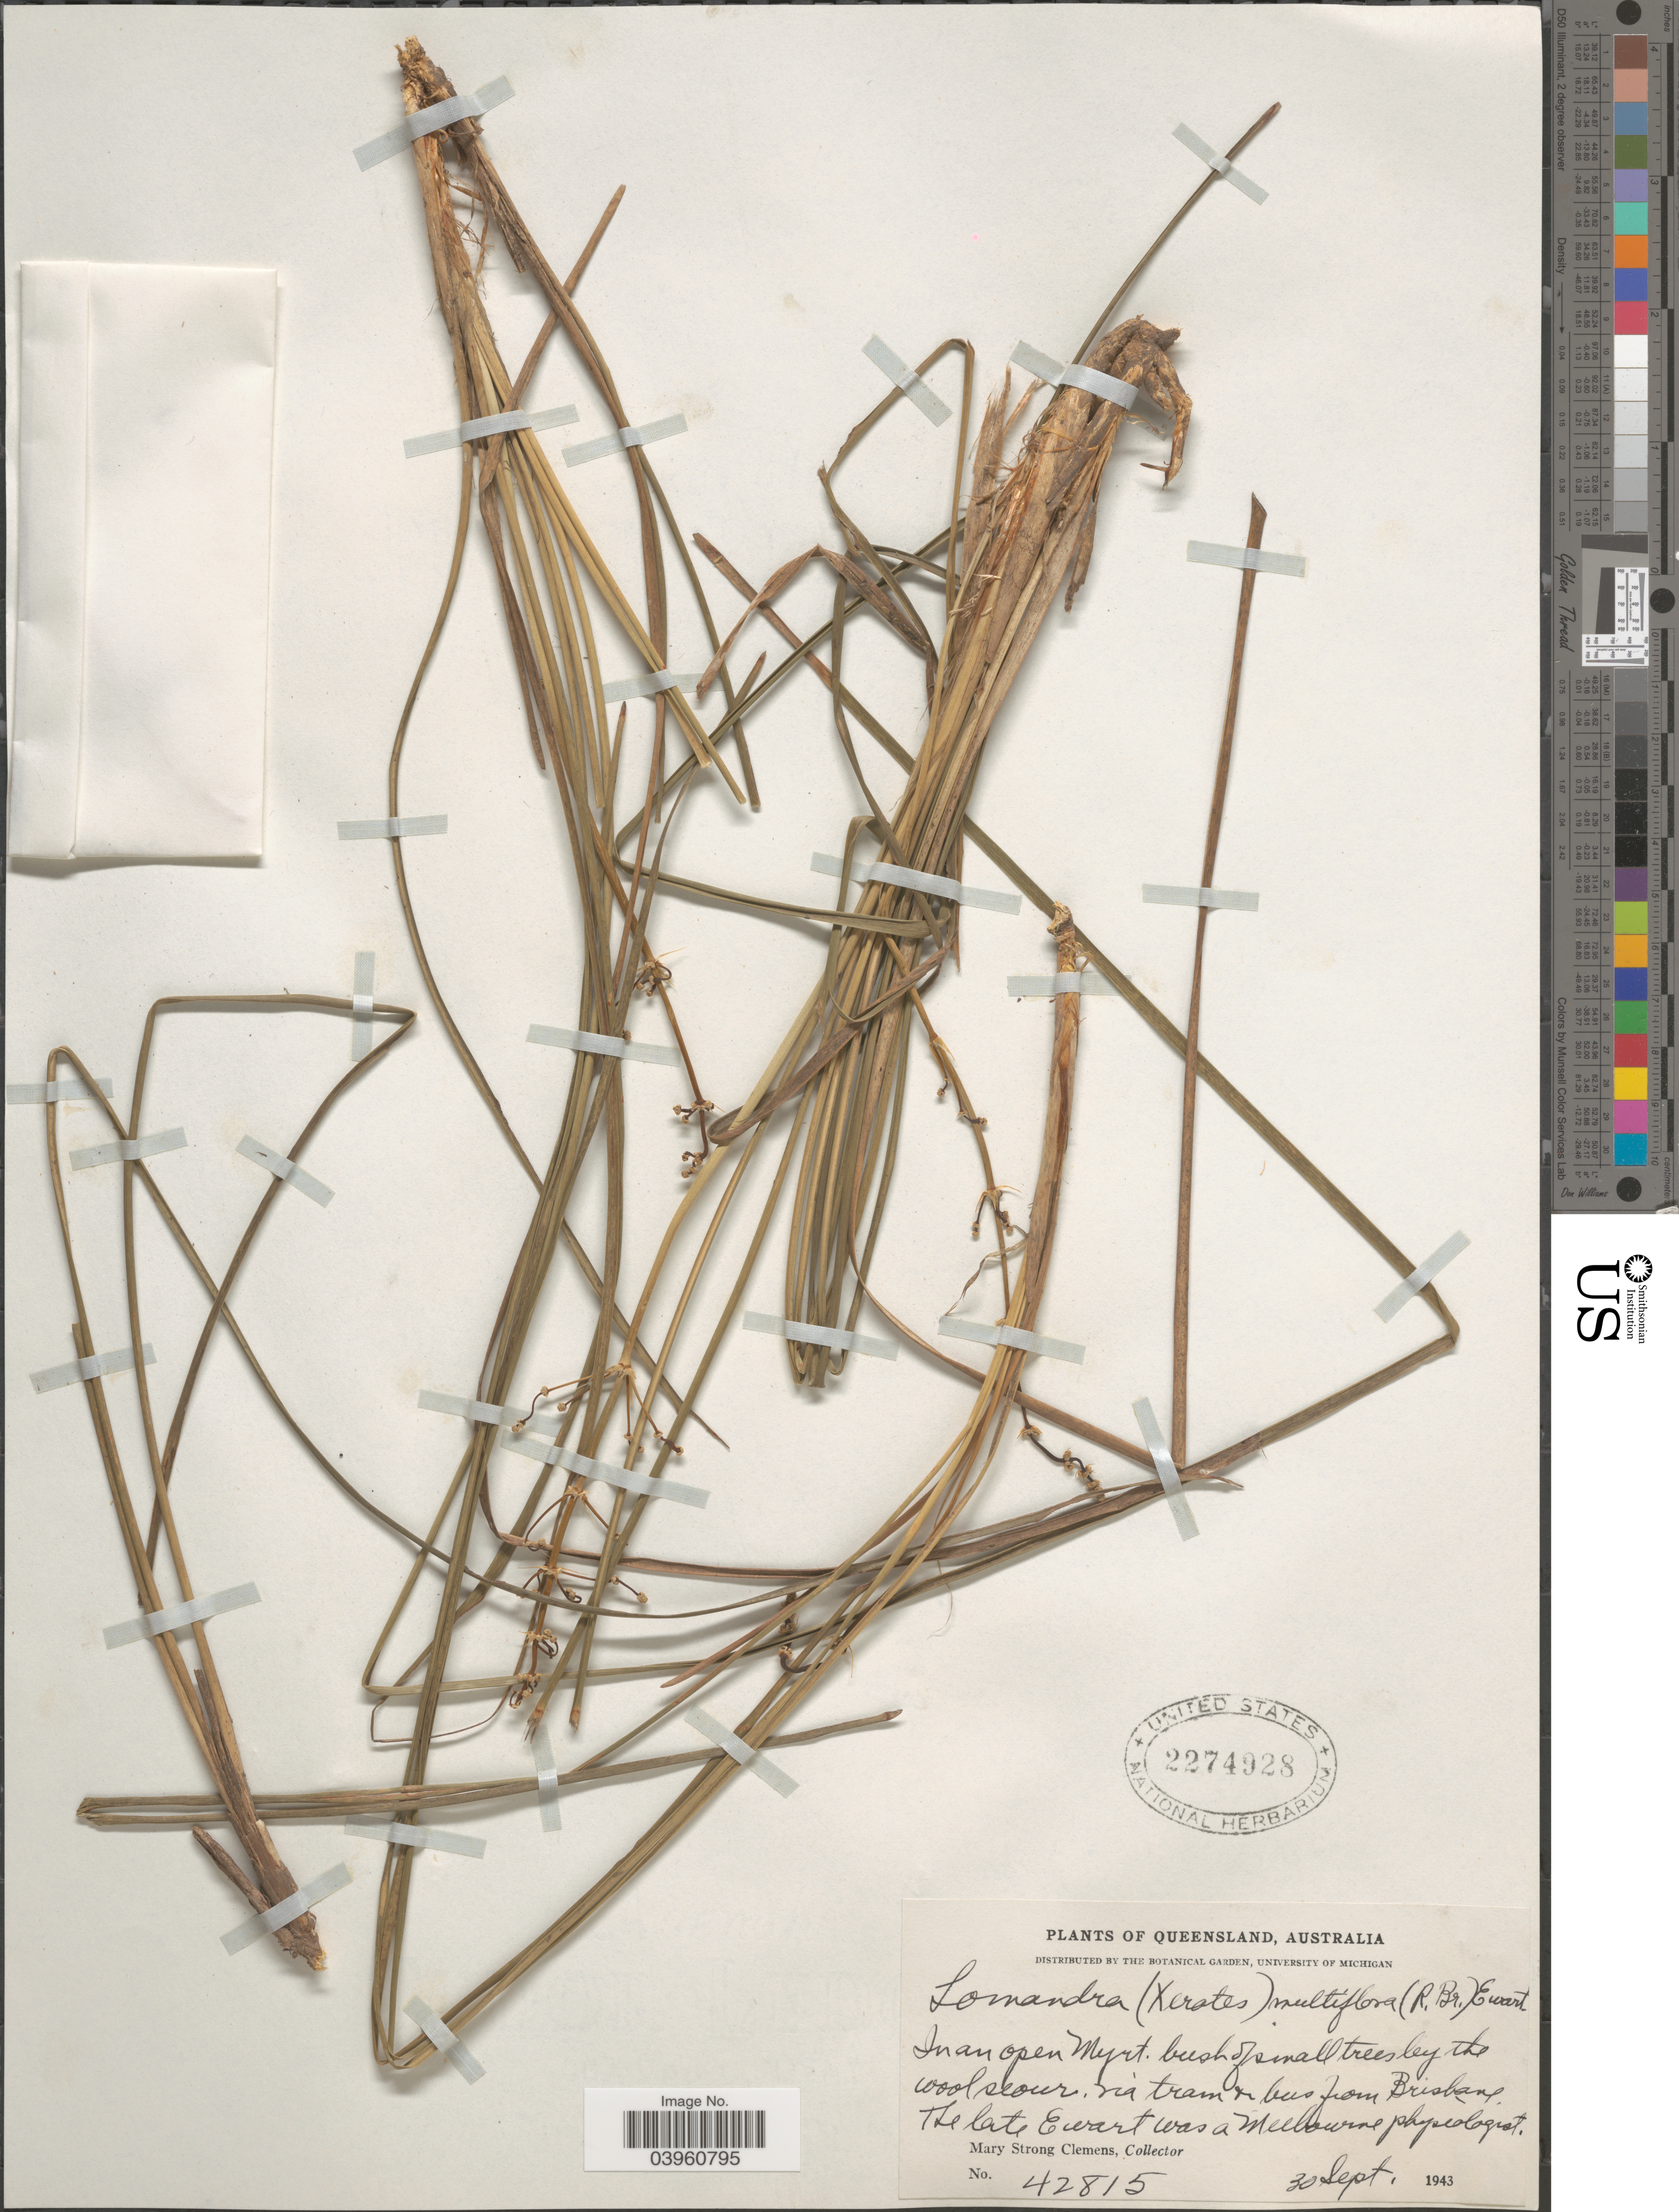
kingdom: Plantae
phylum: Tracheophyta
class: Liliopsida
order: Asparagales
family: Asparagaceae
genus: Lomandra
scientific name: Lomandra multiflora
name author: (R. Br.) Britten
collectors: M. S. Clemens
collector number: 42815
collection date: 1943-09-30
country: Australia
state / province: Queensland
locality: In an open Myrt. bush of small trees by the wool scour. via tram & bus from Brisbane.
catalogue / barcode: US 2274928